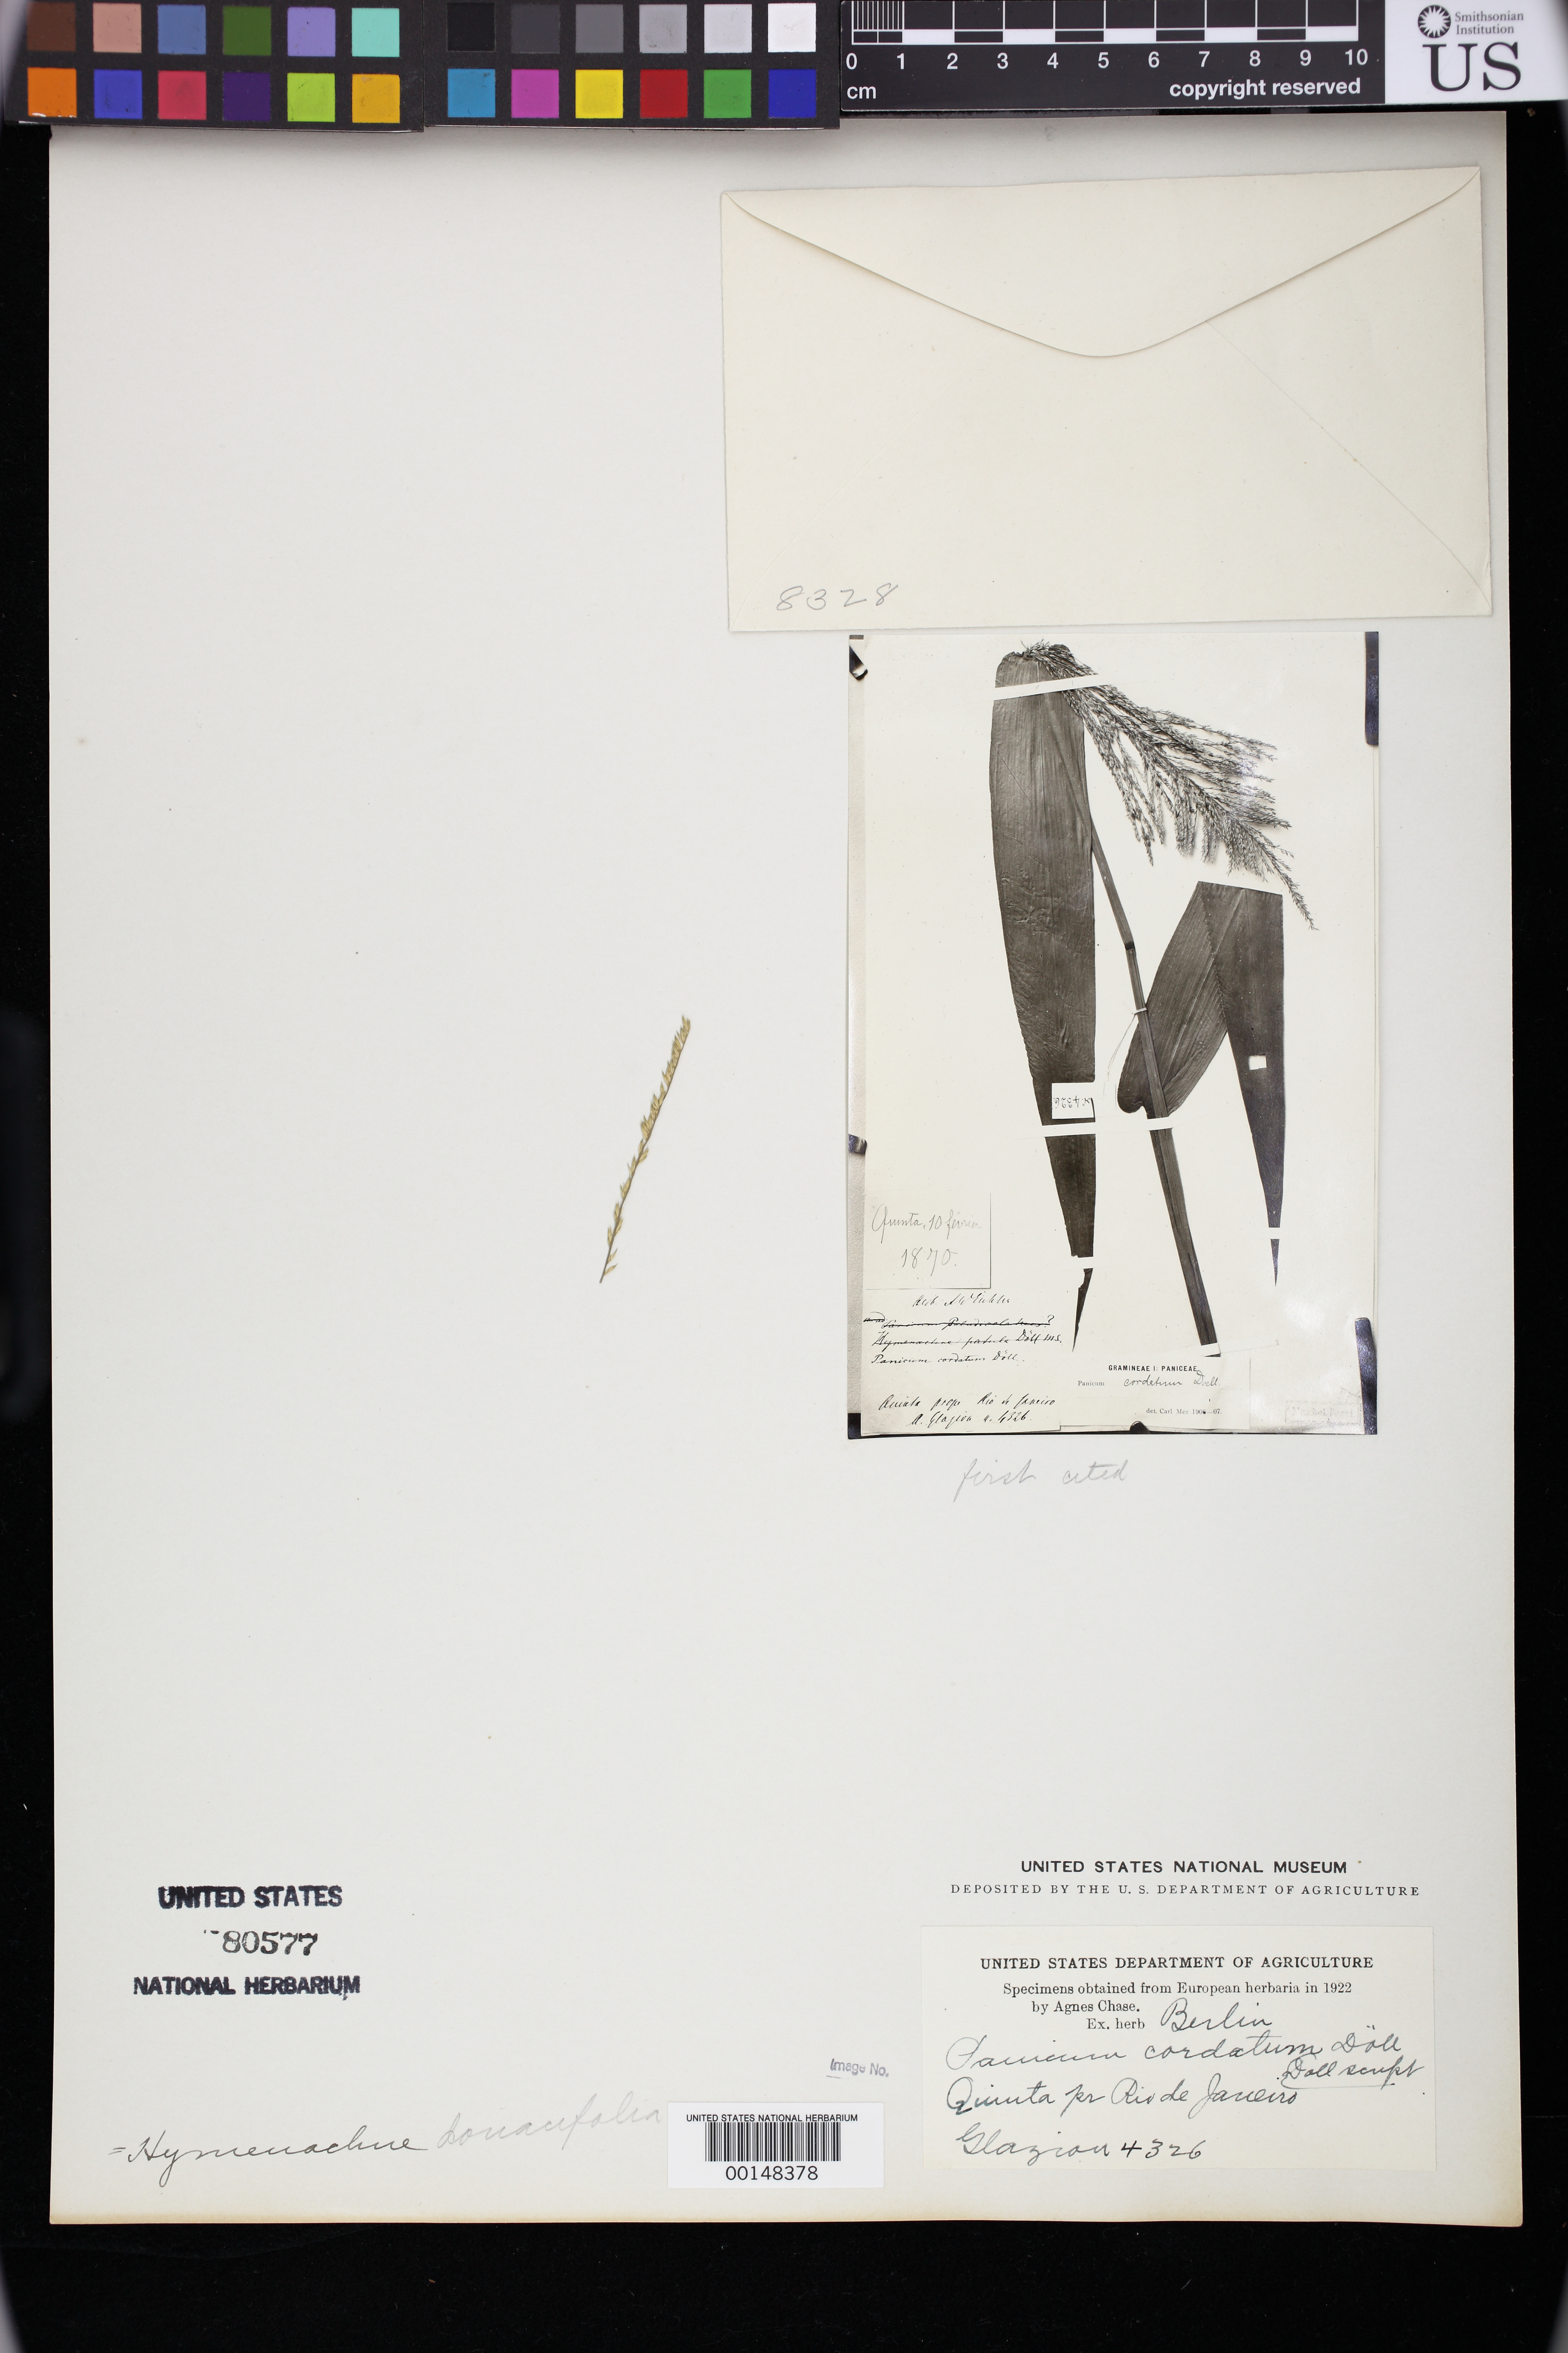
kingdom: Plantae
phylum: Tracheophyta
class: Liliopsida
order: Poales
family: Poaceae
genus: Panicum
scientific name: Panicum cordatum Döll, nom. illeg.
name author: Döll in Mart.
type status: Isosyntype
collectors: A. F. M. Glaziou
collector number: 4326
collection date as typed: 10 Feb 1870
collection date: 1870-02-10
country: Brazil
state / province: Rio de Janeiro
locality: Quinta.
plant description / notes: Photograph and fragmentary material of type specimen ex herb. Berlin.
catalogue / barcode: US 80577